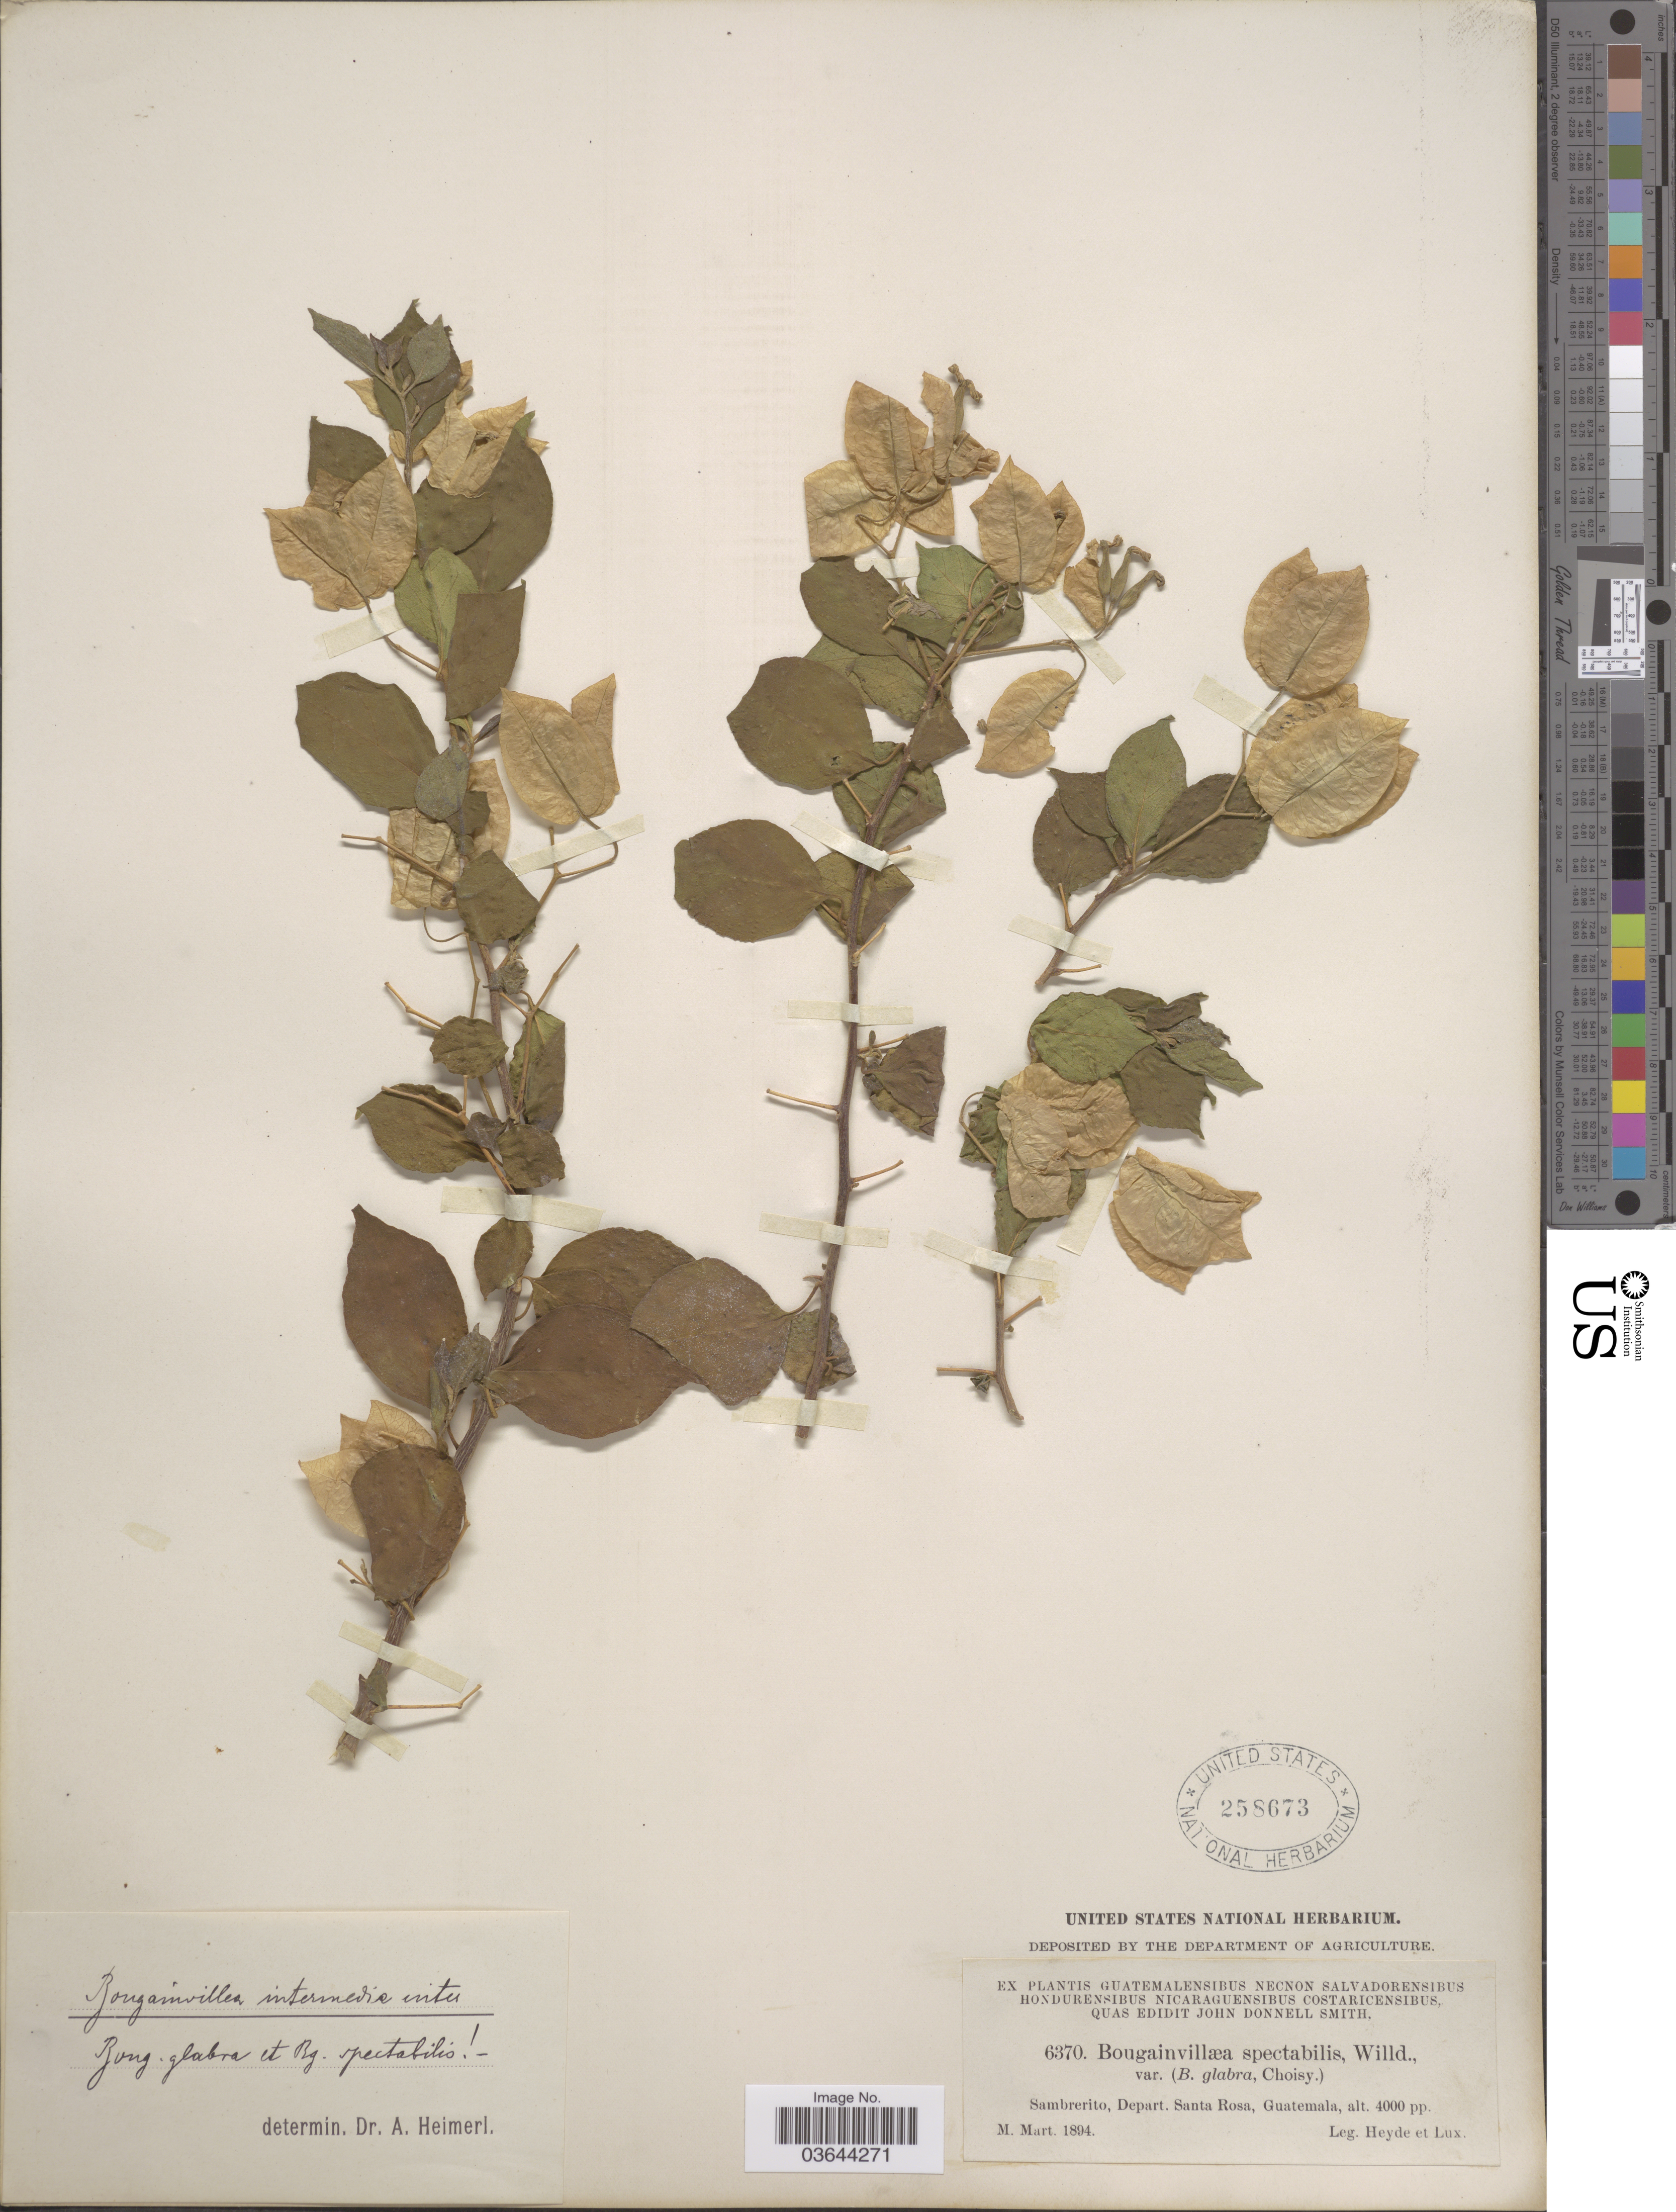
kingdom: Plantae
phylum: Tracheophyta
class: Magnoliopsida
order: Caryophyllales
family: Nyctaginaceae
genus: Bougainvillea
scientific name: Bougainvillea glabra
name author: Choisy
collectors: Heyde & Lux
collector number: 6370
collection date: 1894-03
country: Guatemala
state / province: Santa Rosa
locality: Sambrerito, Depart. Santa Rosa.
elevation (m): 1219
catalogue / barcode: US 258673